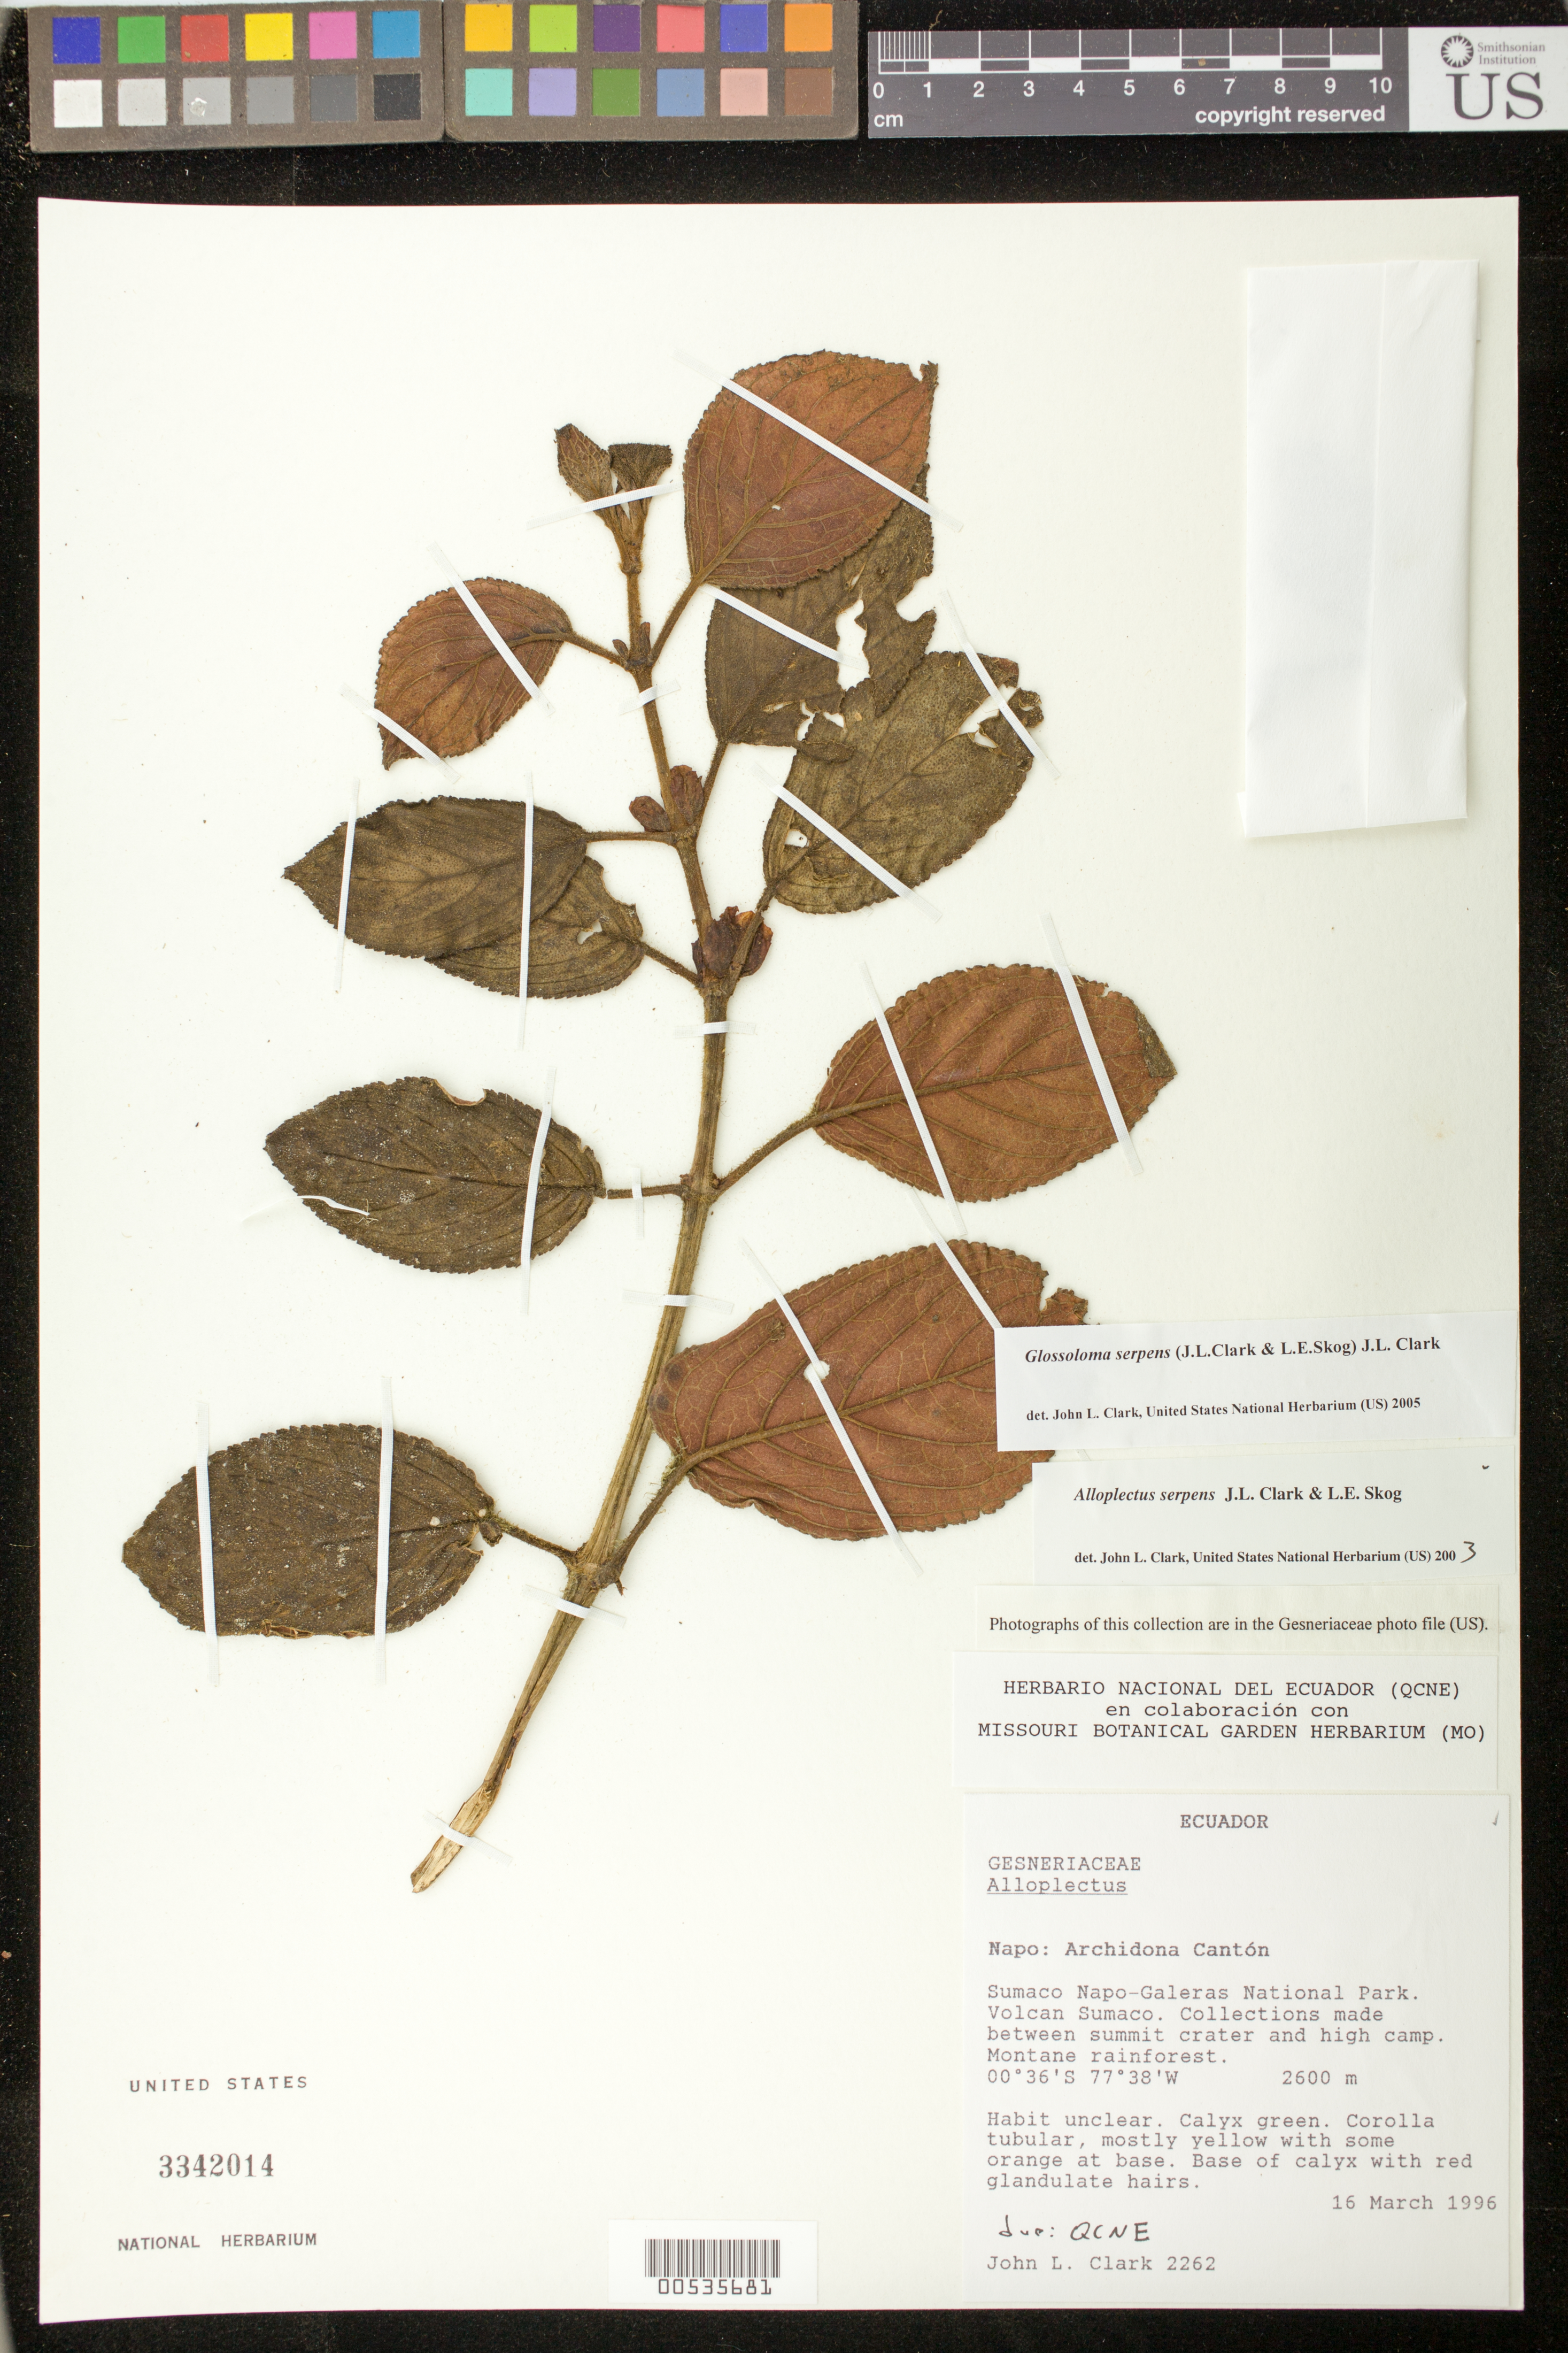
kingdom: Plantae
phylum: Tracheophyta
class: Magnoliopsida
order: Lamiales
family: Gesneriaceae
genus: Glossoloma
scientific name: Glossoloma serpens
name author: (J.L. Clark & L.E. Skog) J.L. Clark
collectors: J. L. Clark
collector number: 2262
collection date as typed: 16 Mar 1996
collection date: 1996-03-16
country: Ecuador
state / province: Napo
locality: Archidona Cantón. Sumaco Napo-Galeras National Park, Volcan Sumaco, between summit crater and high camp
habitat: Montane rainforest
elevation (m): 2600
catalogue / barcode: US 3342014